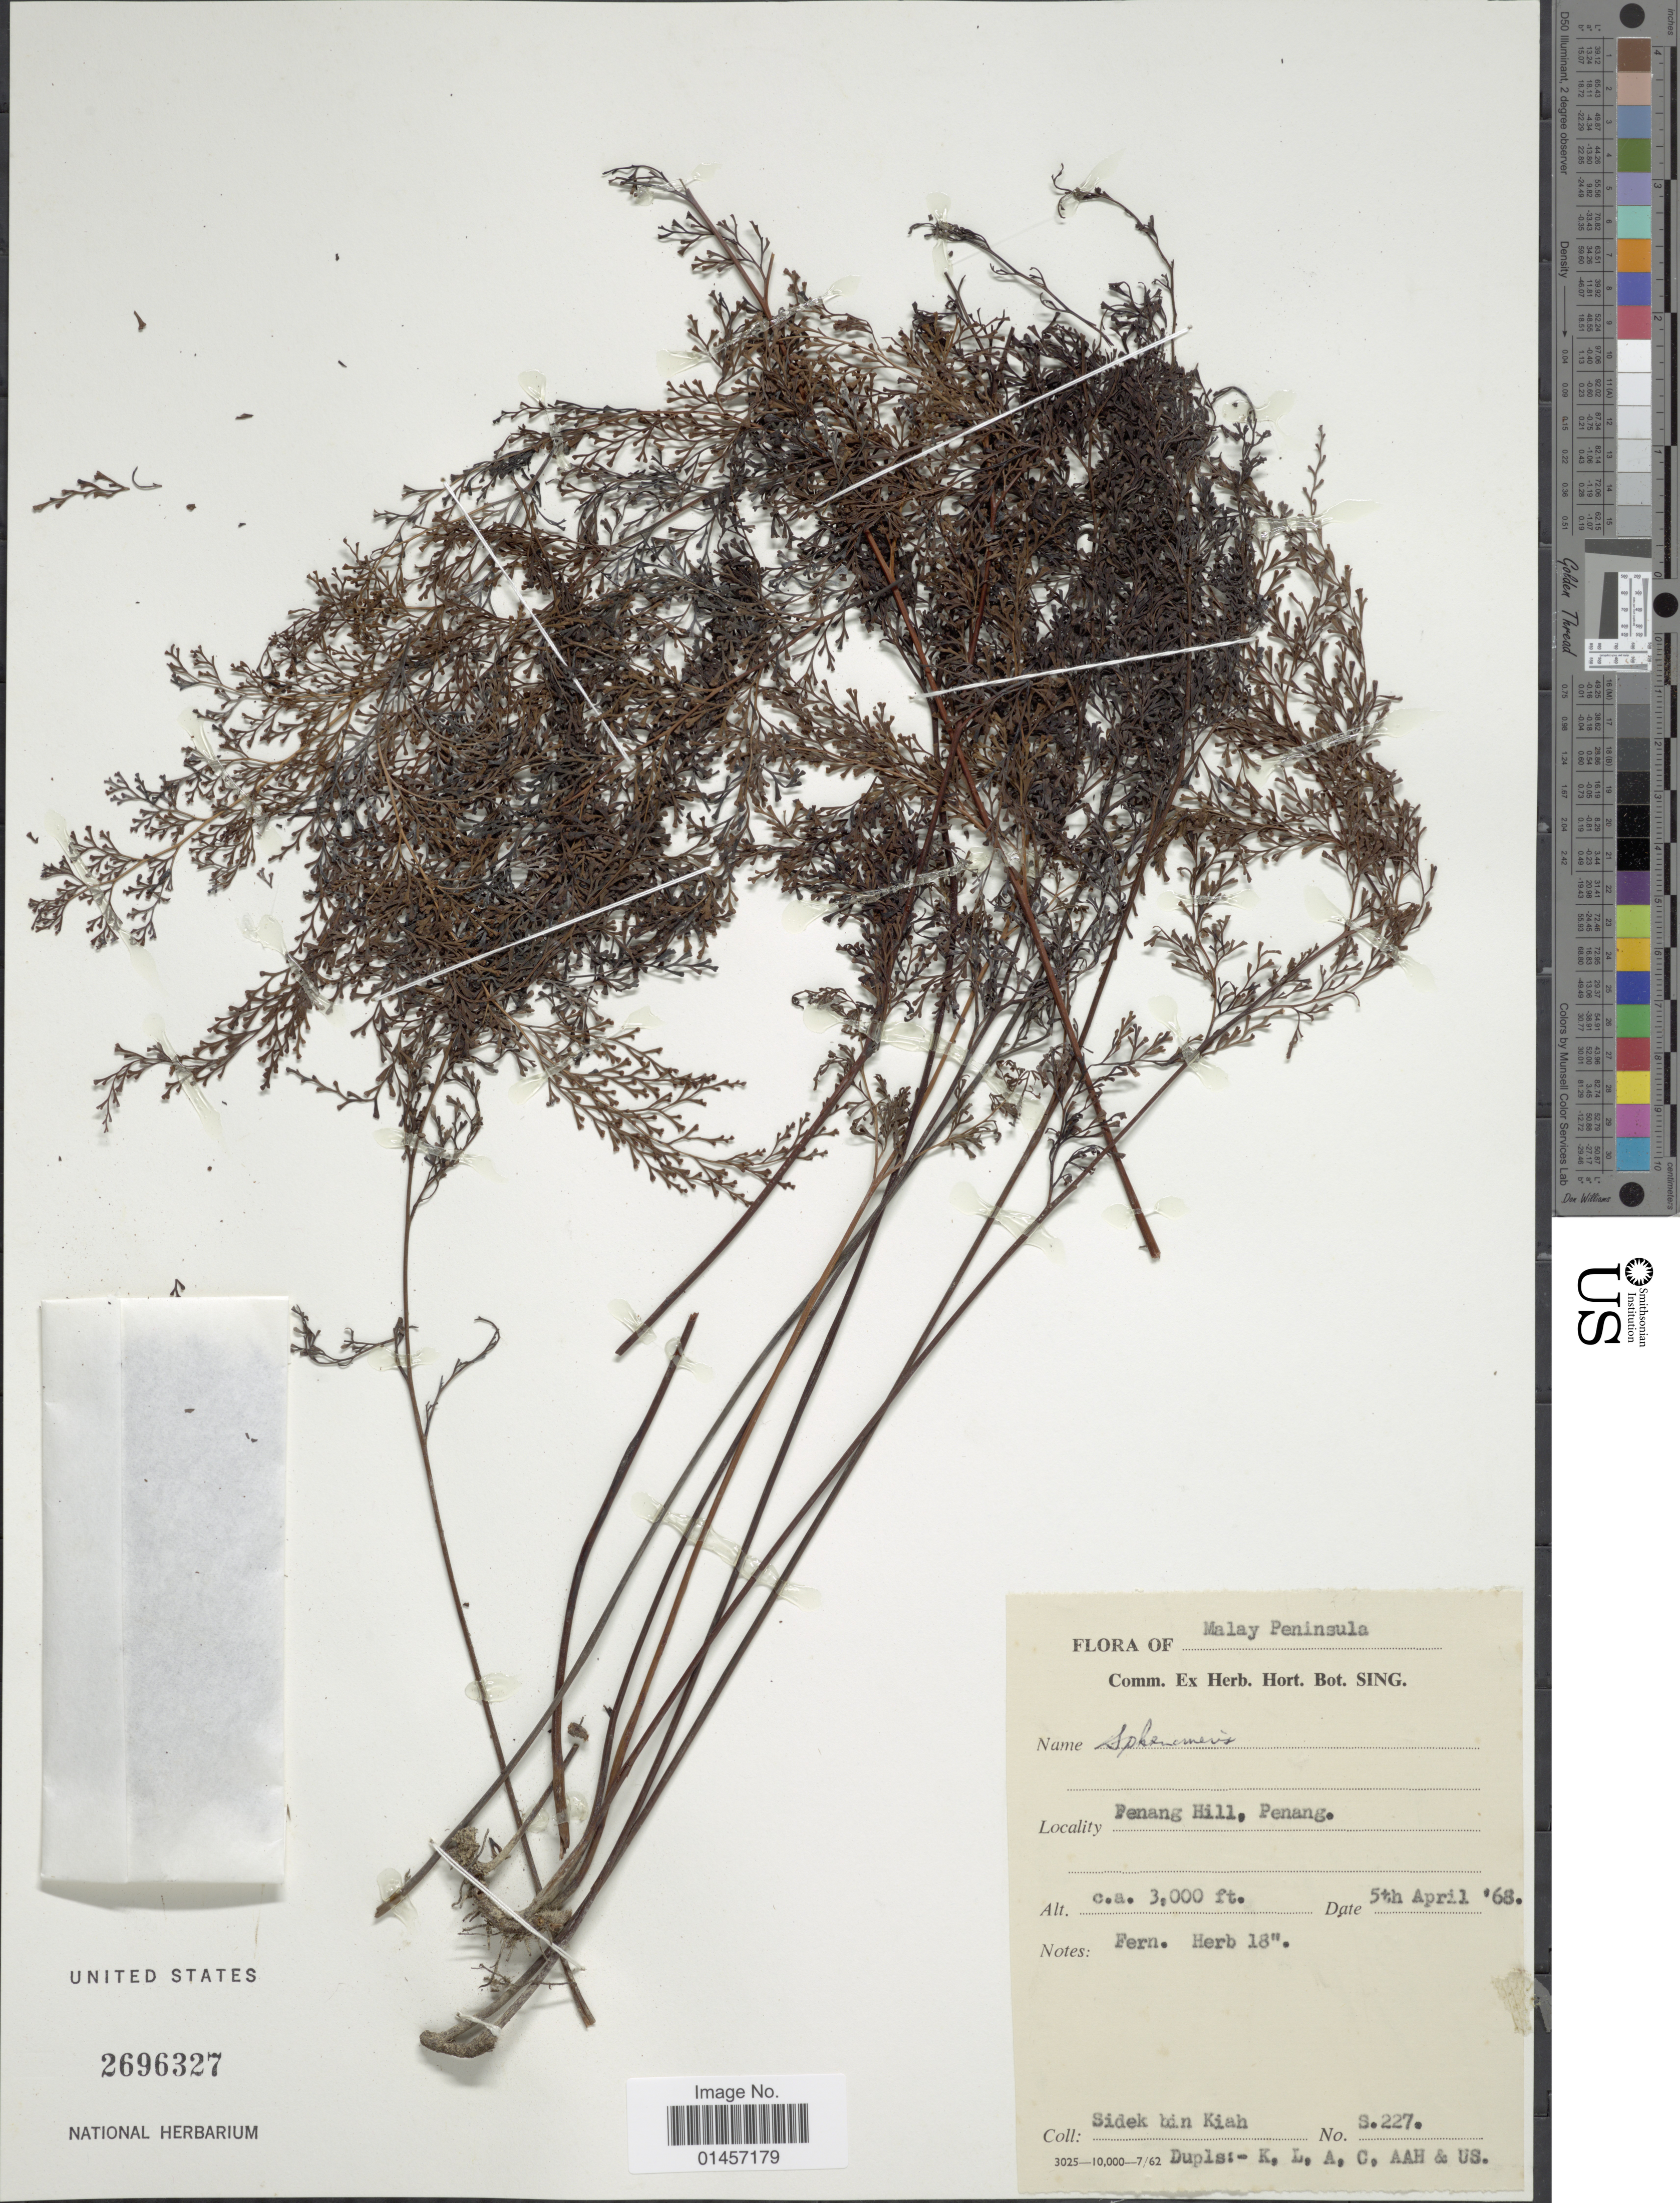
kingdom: Plantae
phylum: Tracheophyta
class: Polypodiopsida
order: Polypodiales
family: Lindsaeaceae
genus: Sphenomeris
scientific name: Sphenomeris chinensis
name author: (L.) Maxon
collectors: S. Kiah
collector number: S227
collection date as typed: Transcribed d/m/y: 5/4/68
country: Malaysia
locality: Malay Peninsula, Penang Hill, Penang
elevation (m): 914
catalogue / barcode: US 2696327